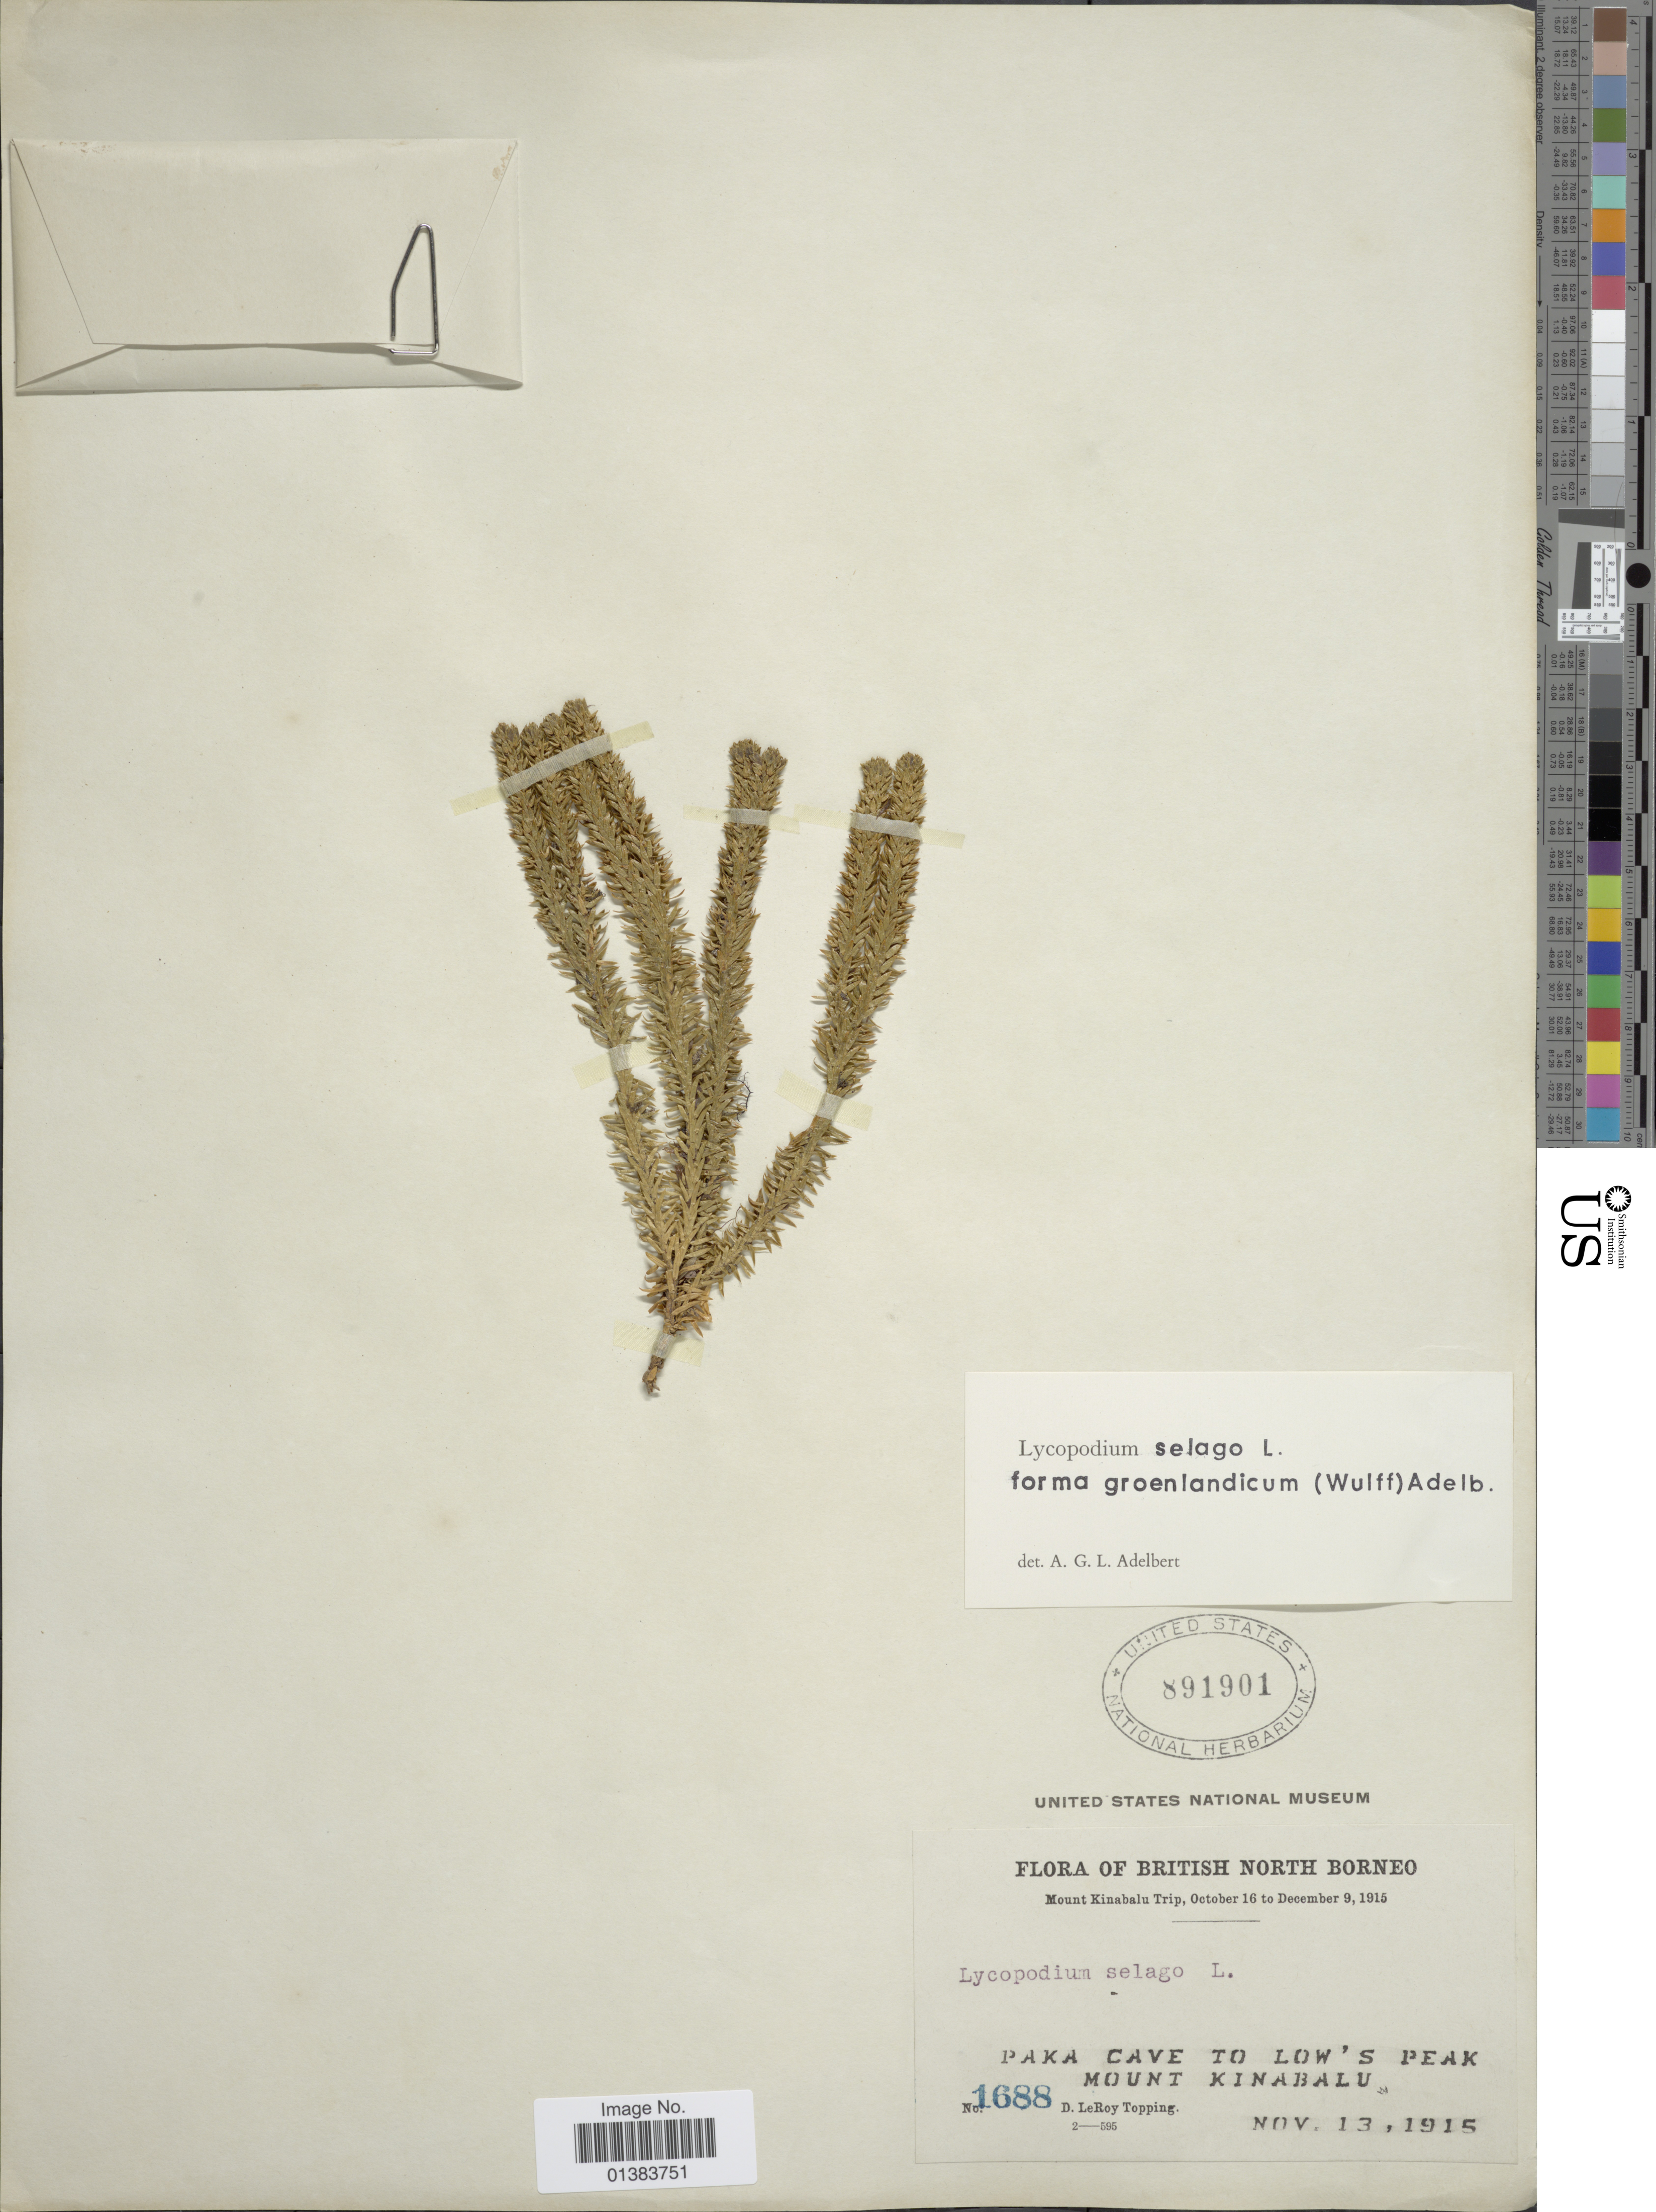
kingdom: Plantae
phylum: Tracheophyta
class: Lycopodiopsida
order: Lycopodiales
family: Lycopodiaceae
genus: Huperzia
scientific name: Huperzia selago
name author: (L.) Bernh. ex Schrank & Mart.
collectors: D. L. Topping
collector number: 1688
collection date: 1915-11-13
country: Malaysia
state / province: Sabah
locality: Paka Cave to Low's Peak, Mount Kinabalu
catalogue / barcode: US 891901